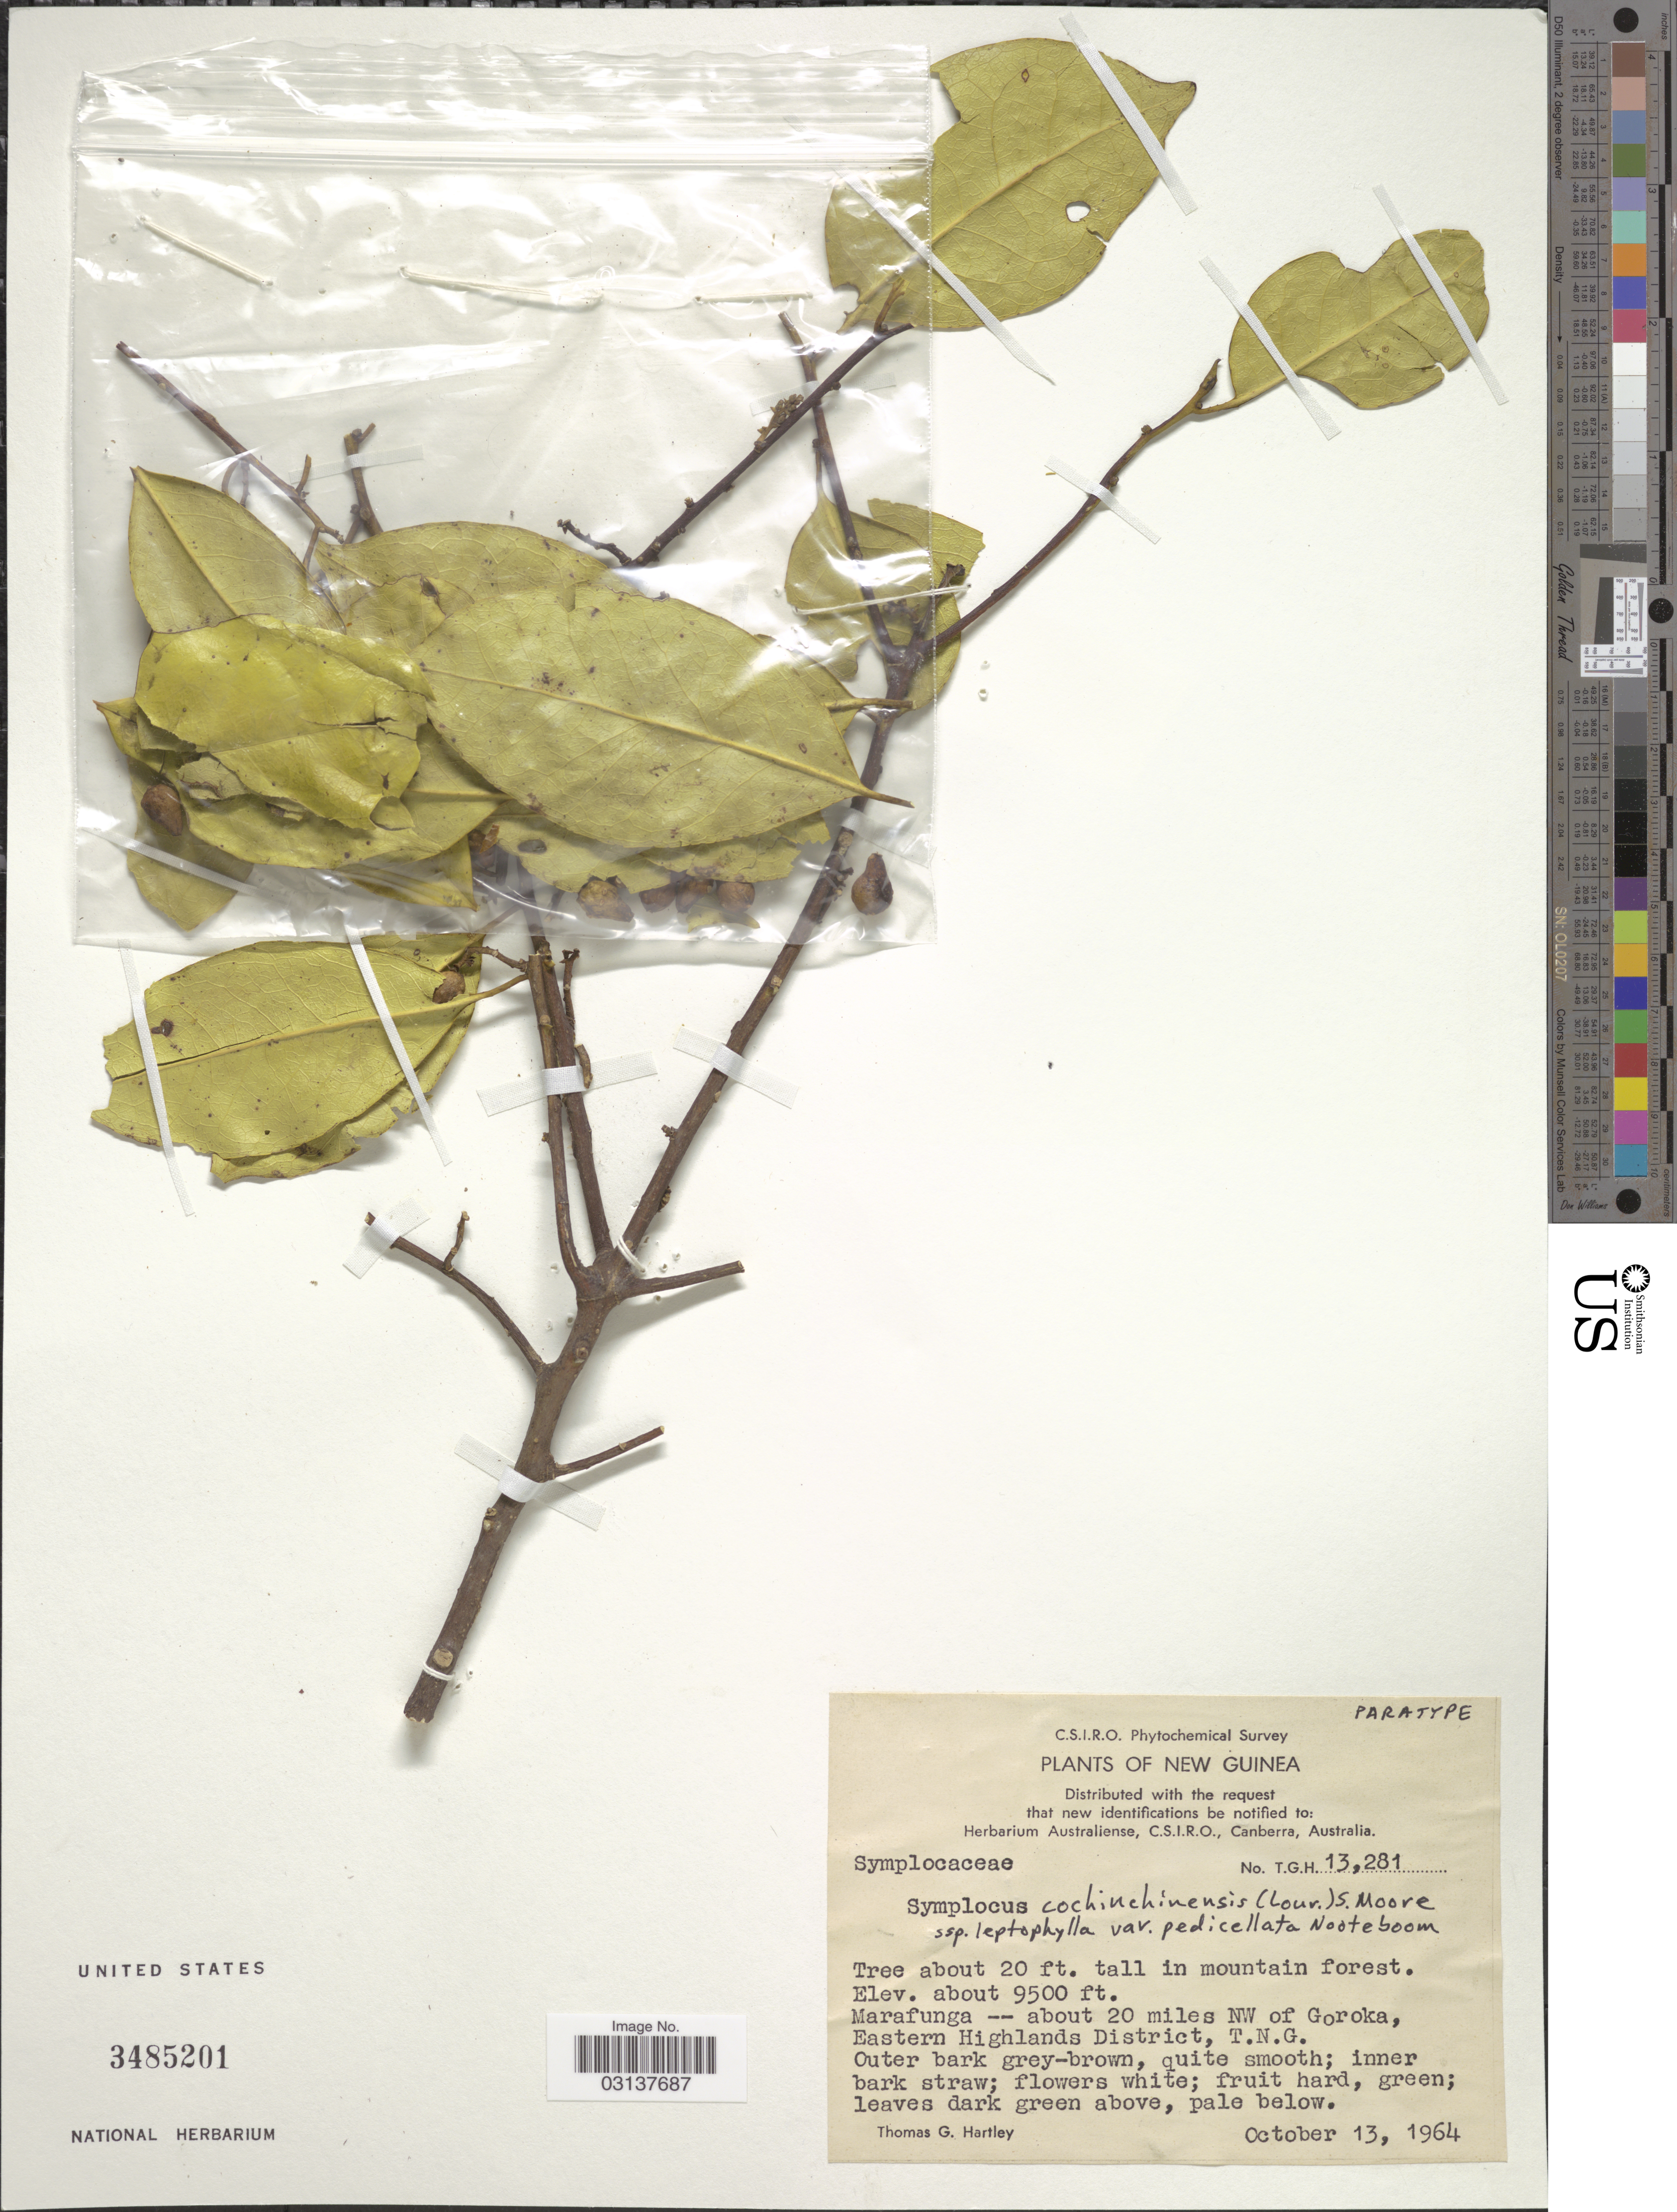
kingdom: Plantae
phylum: Tracheophyta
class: Magnoliopsida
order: Ericales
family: Symplocaceae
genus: Symplocos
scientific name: Symplocos cochinchinensis var. pedicellata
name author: Noot.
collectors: T. Hartley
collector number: T.G.H. 13281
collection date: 1964-10-13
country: Papua New Guinea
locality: New Guinea, Marafunga, about 20 miles NW of Goroka, Eastern Highlands District, T.N.G.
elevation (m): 2896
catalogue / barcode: US 3485201